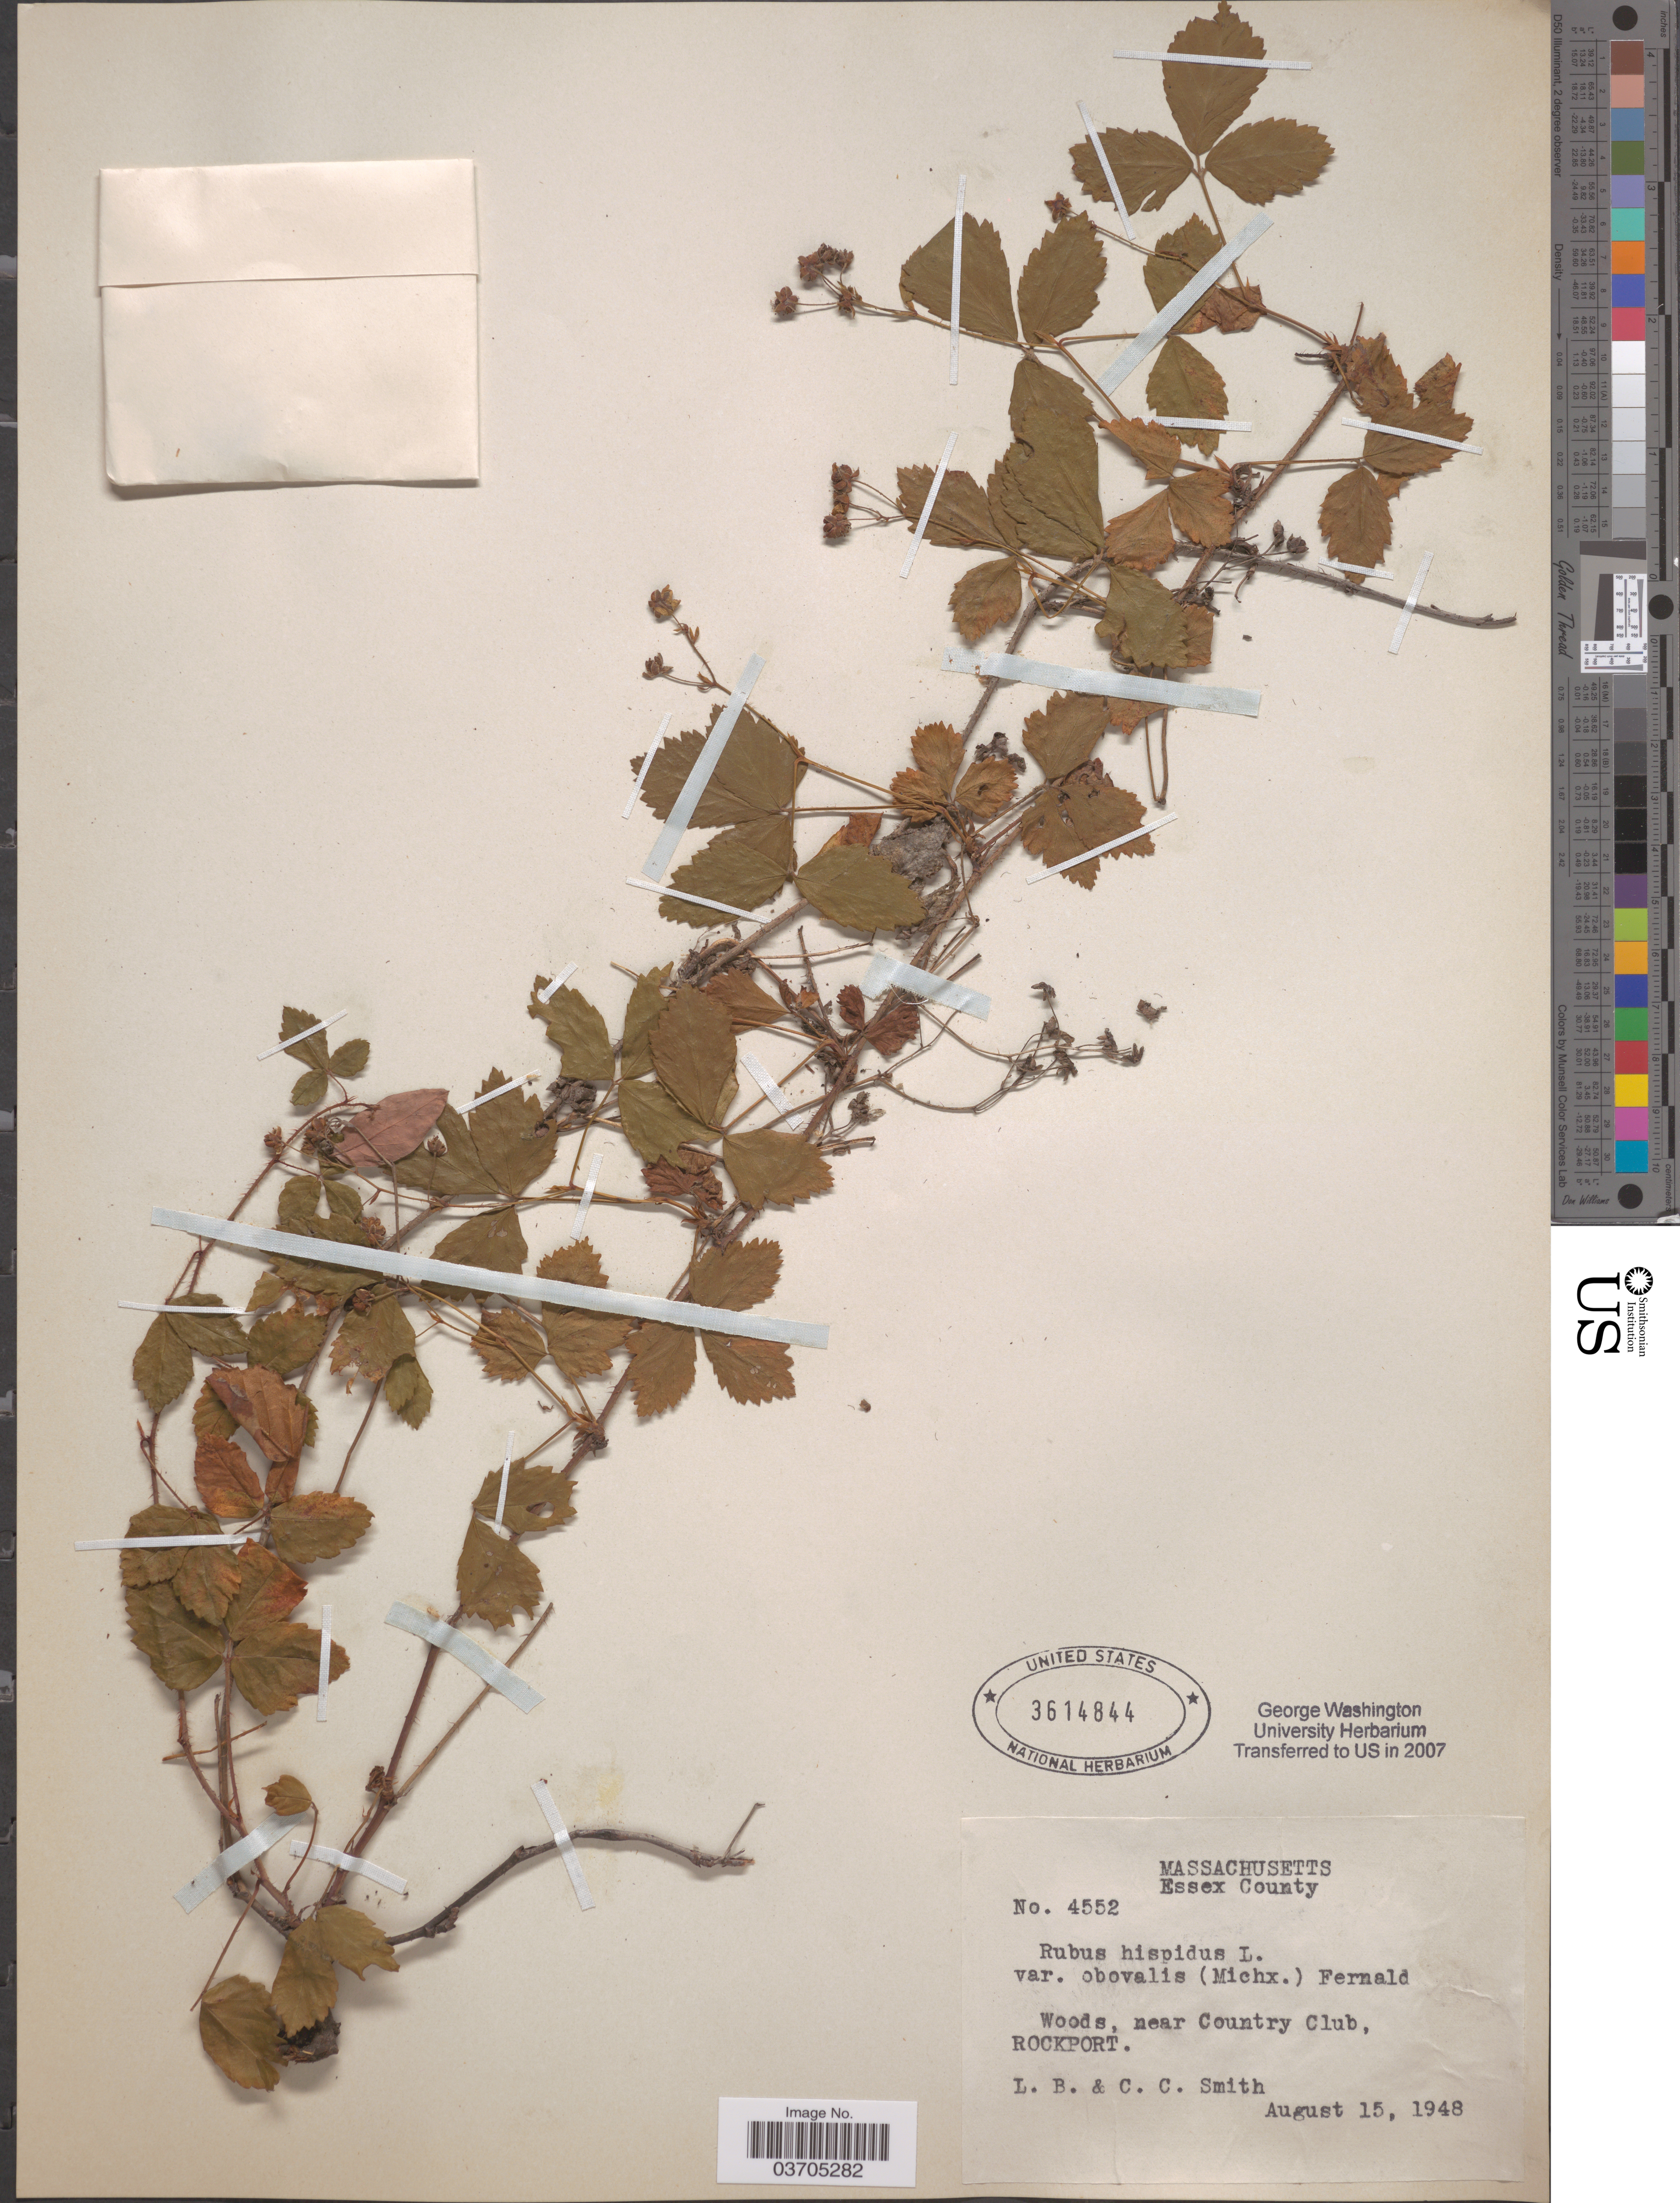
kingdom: Plantae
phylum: Tracheophyta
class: Magnoliopsida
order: Rosales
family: Rosaceae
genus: Rubus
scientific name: Rubus hispidus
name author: L.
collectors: L. Smith & C. C. Smith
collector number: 4552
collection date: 1948-08-15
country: United States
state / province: Massachusetts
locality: Essex County. Woods, near Country Club, Rockport.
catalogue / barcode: US 3614844